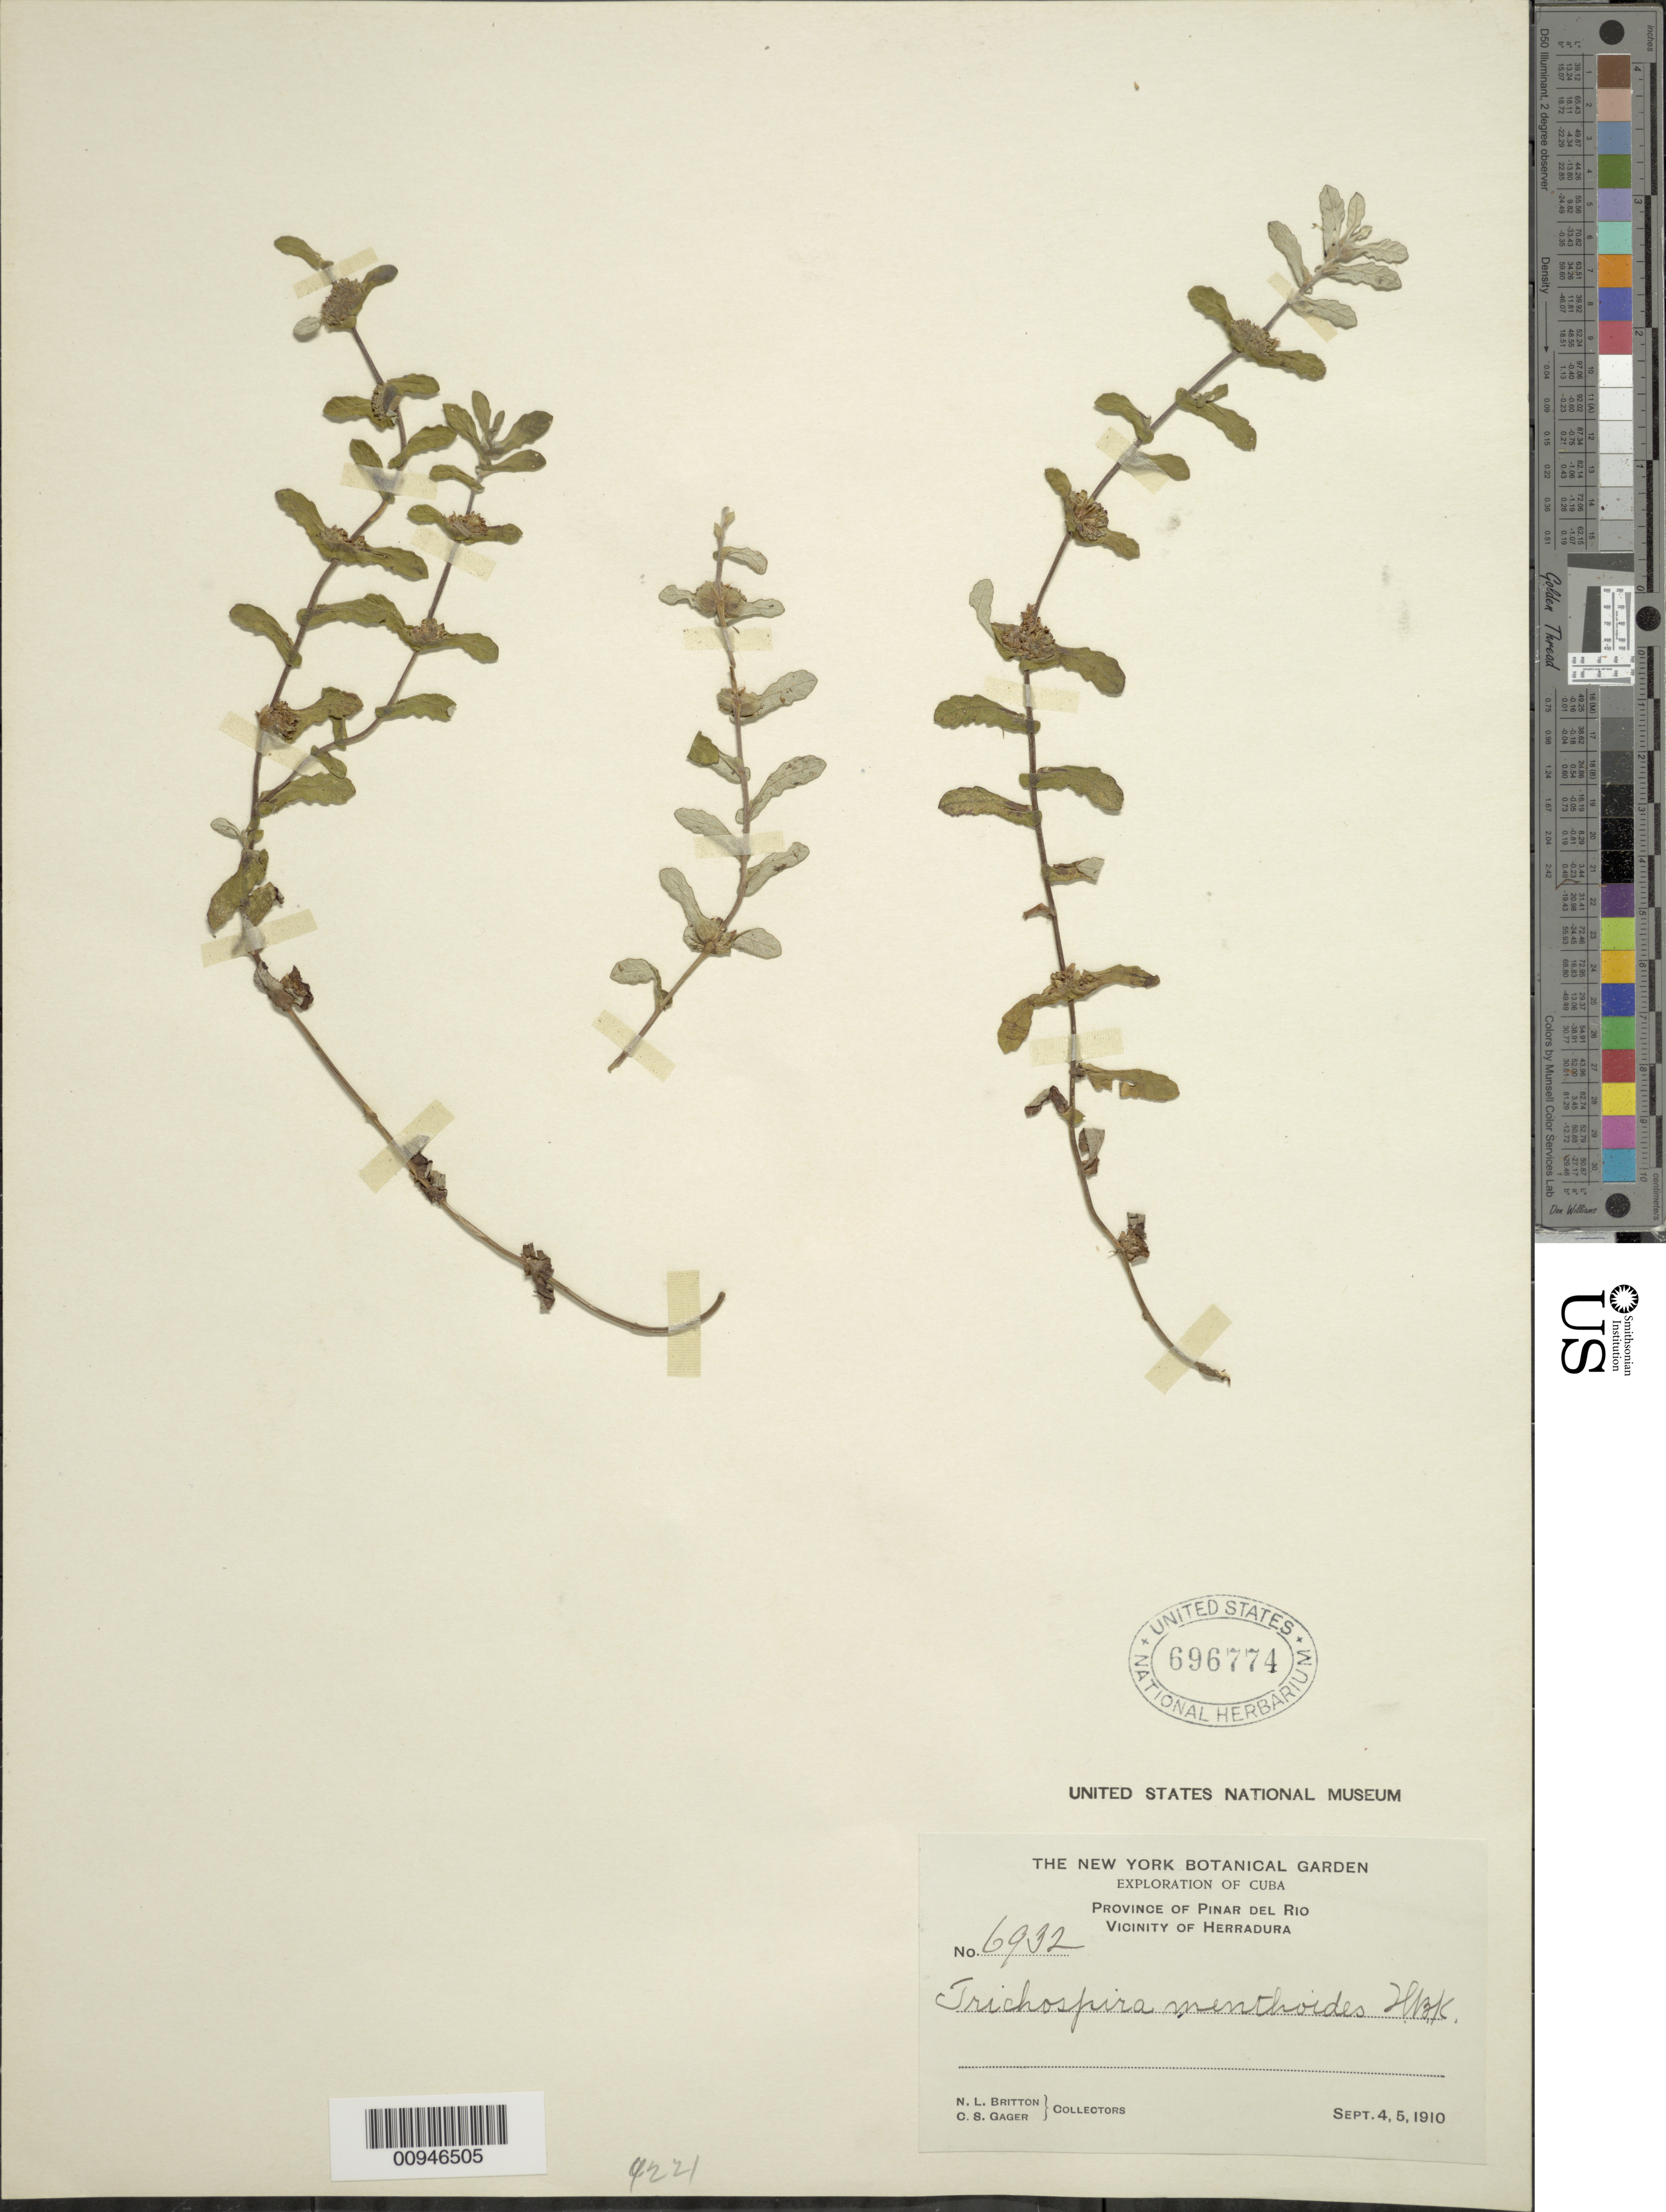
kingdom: Plantae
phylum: Tracheophyta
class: Magnoliopsida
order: Asterales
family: Asteraceae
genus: Trichospira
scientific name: Trichospira verticillata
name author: (L.) S.F. Blake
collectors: N. Britton & C. Gager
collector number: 6932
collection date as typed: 04 Sep 1910 to 05 Sep 1910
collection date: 1910-09-04/1910-09-05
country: Cuba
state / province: Pinar del Rio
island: Cuba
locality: Vicinity of Herradura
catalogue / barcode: US 696774